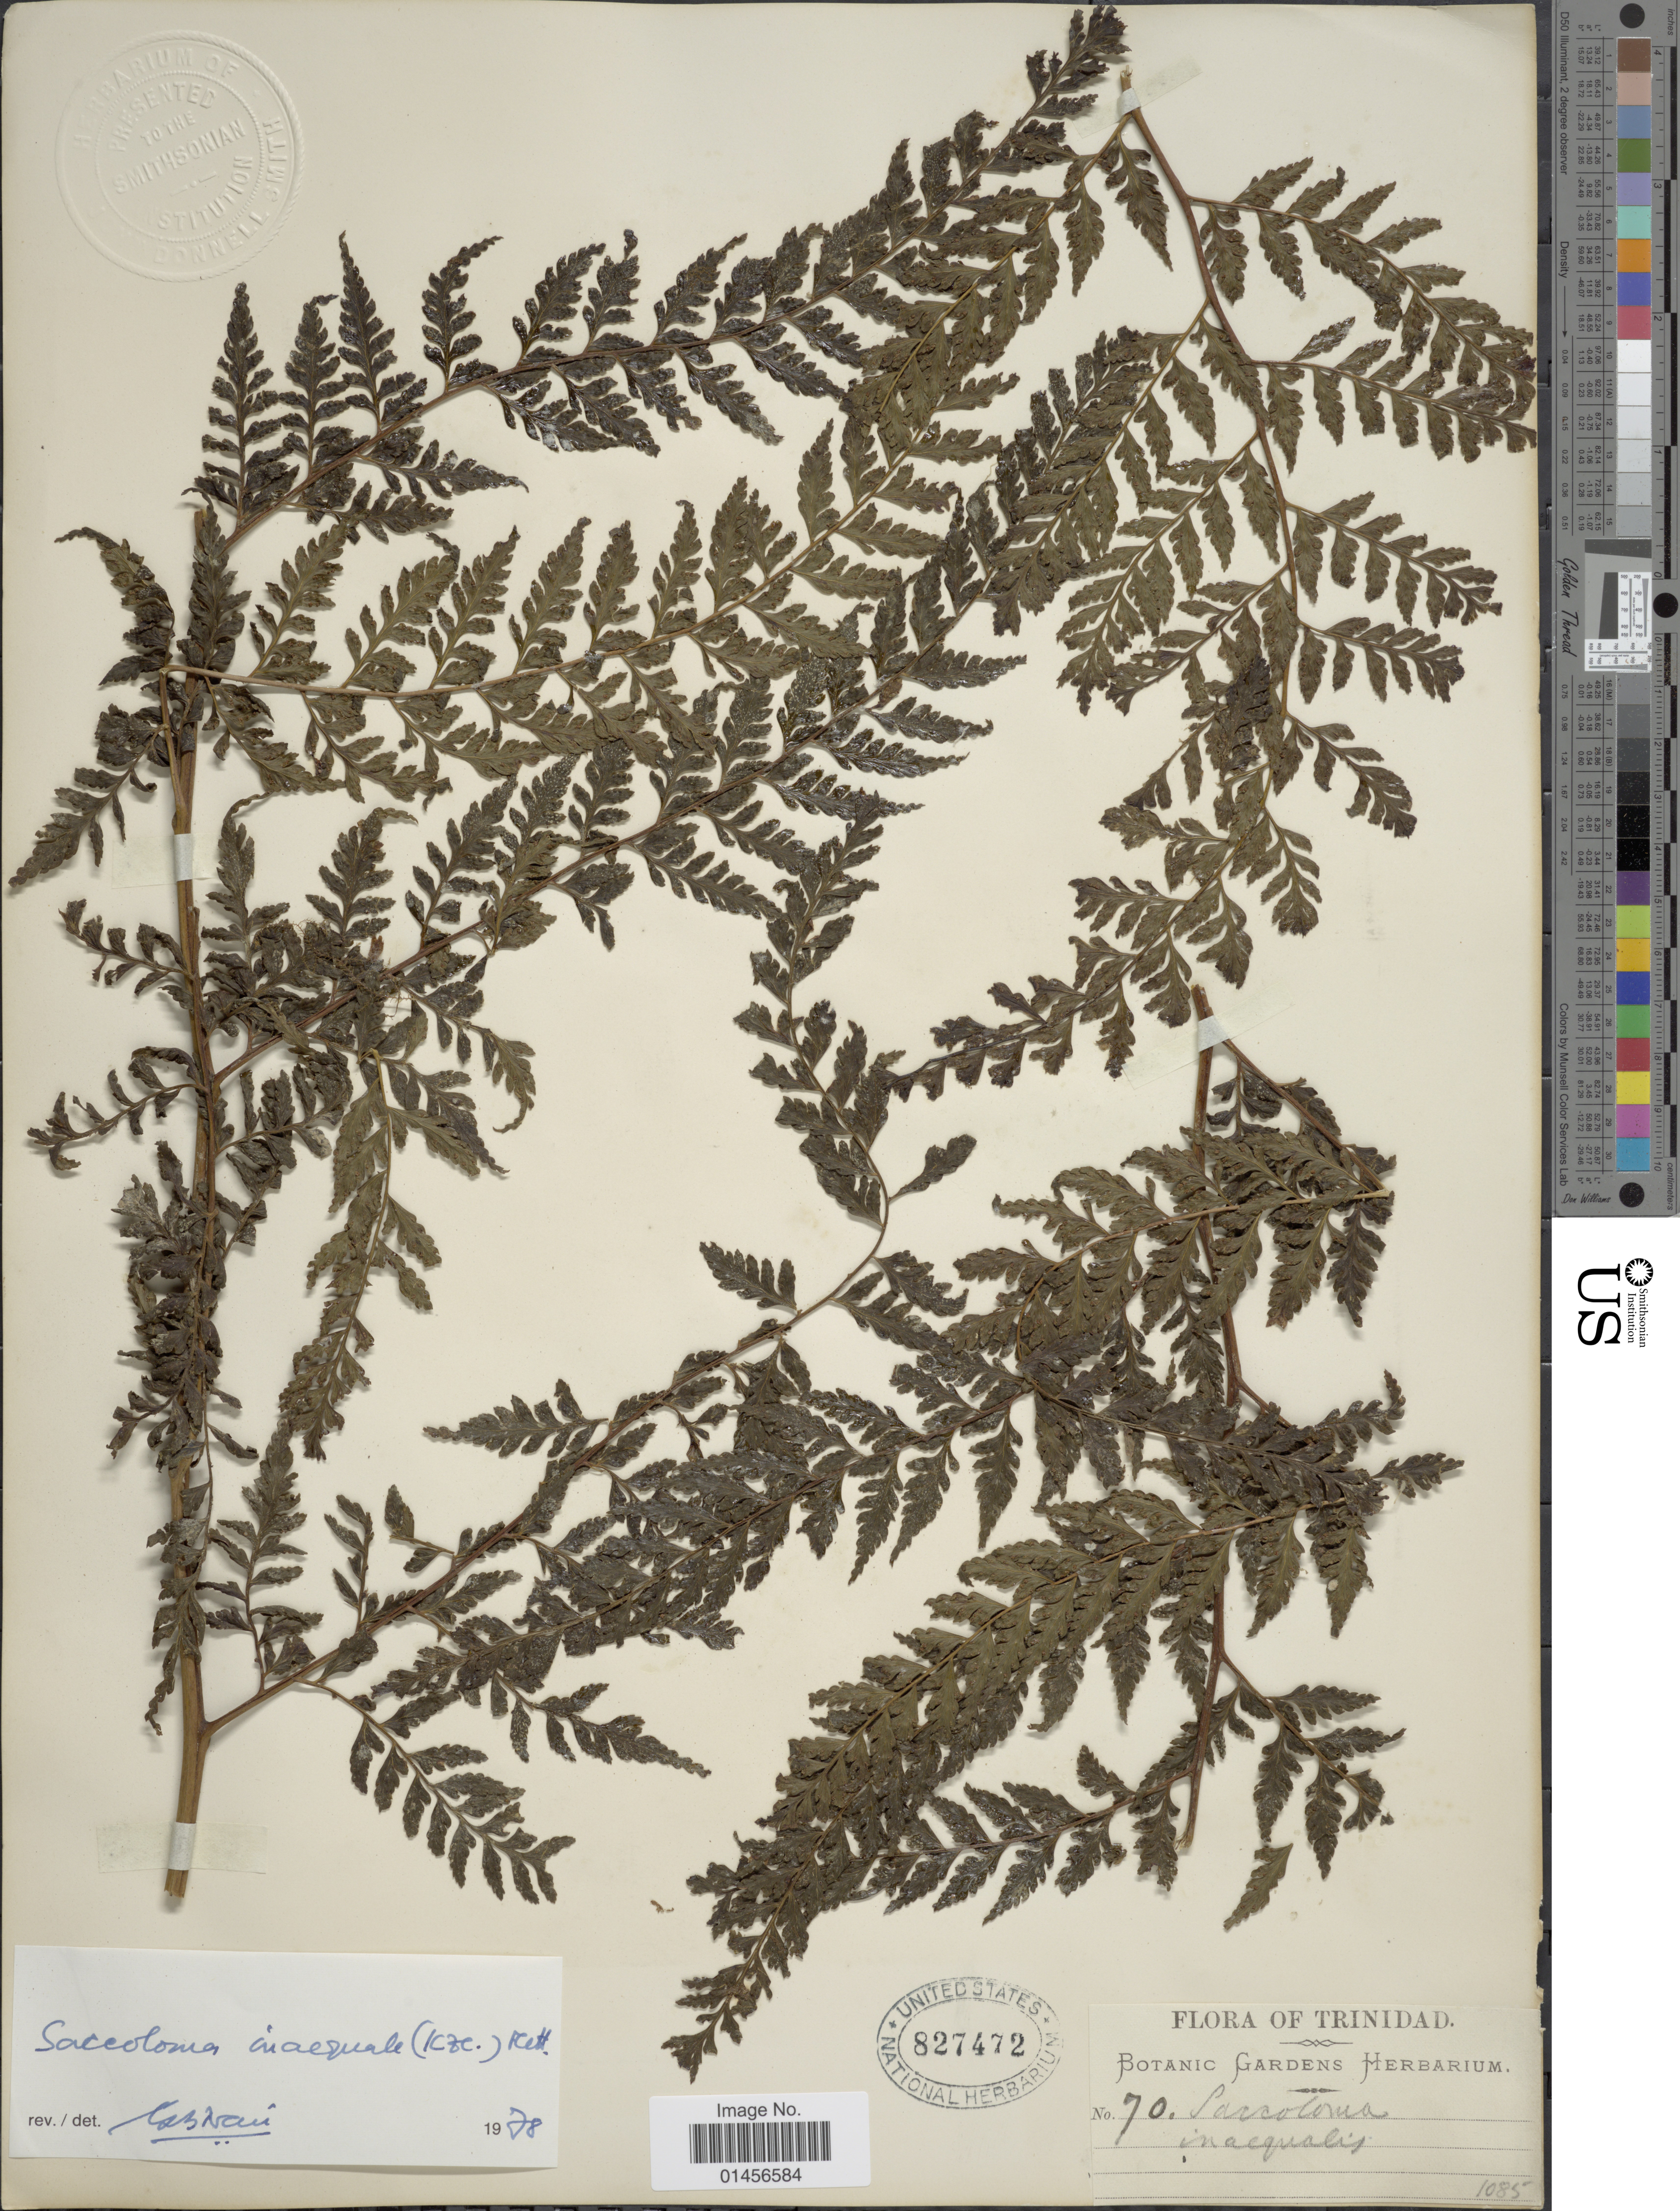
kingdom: Plantae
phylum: Tracheophyta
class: Polypodiopsida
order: Polypodiales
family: Saccolomataceae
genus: Saccoloma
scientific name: Saccoloma inaequale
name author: (Kunze) Mett.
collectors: ex herb. Bot. Gard. Trinidad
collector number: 70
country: Trinidad and Tobago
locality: Trinidad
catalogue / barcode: US 827472